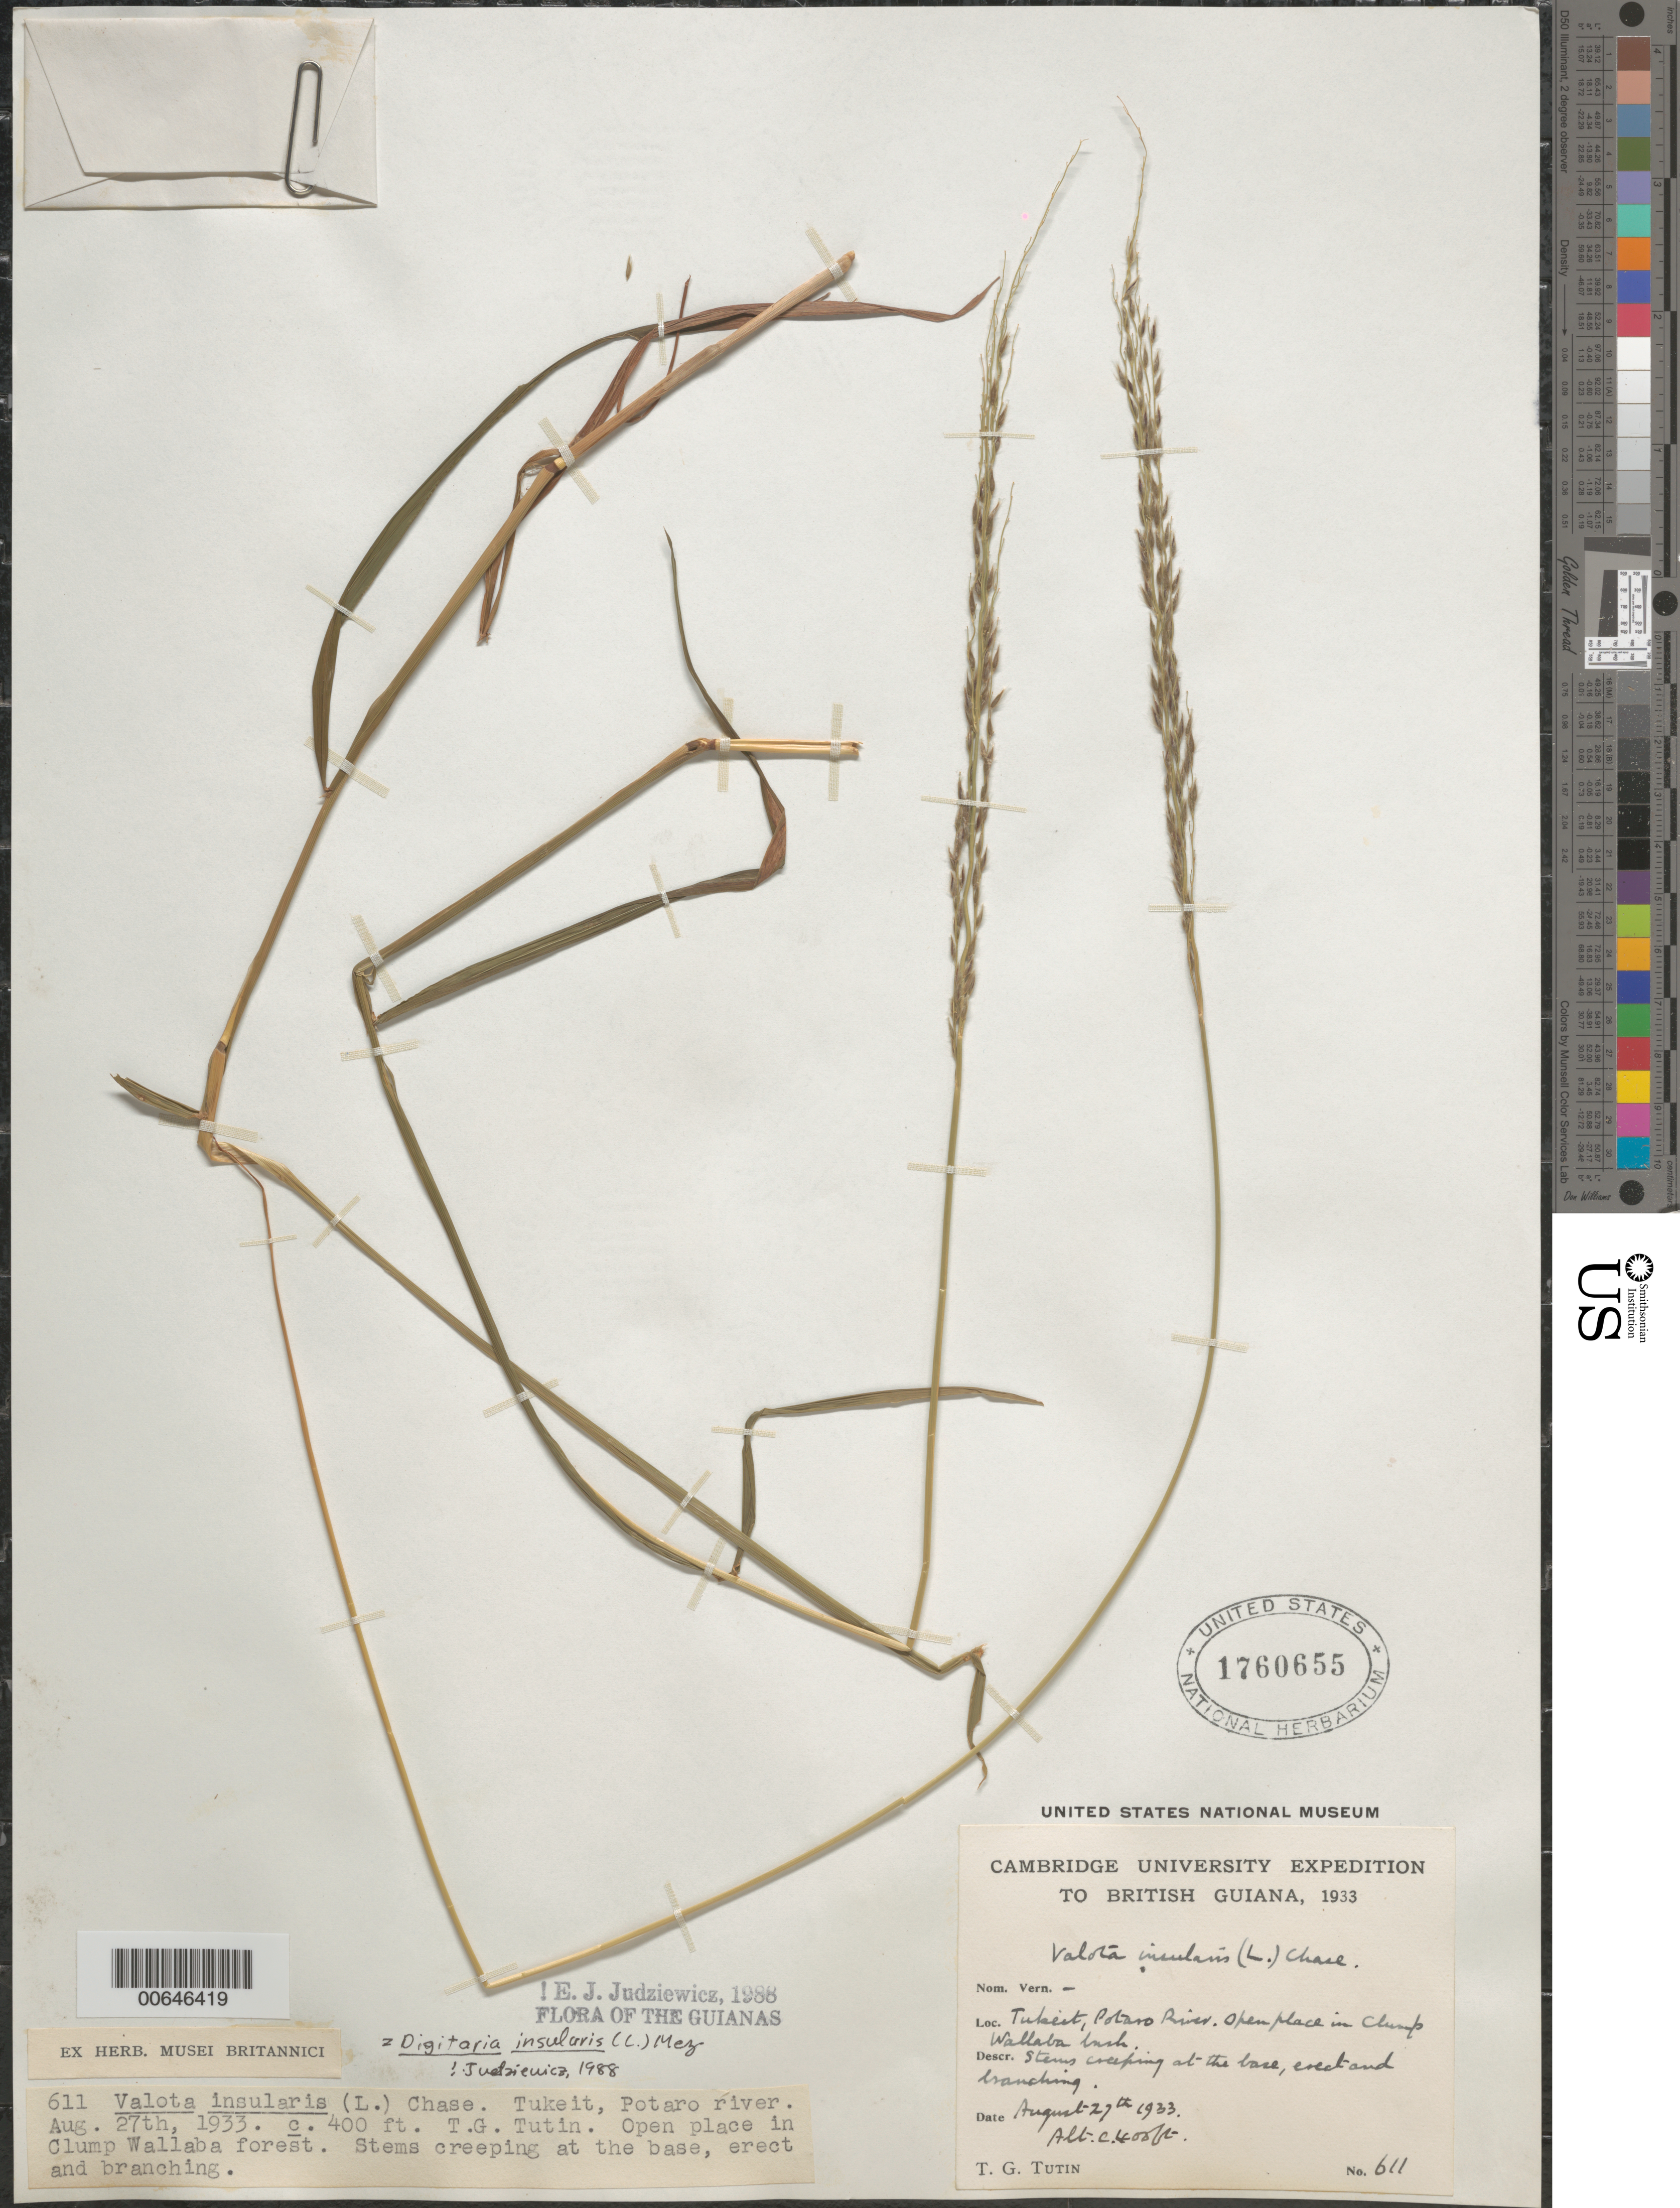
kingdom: Plantae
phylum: Tracheophyta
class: Liliopsida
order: Poales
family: Poaceae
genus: Digitaria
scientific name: Digitaria insularis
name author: (L.) Fedde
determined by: Judziewicz, E. J.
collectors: T. G. Tutin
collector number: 611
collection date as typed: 27-Aug-33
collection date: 1933-08-27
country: Guyana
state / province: Potaro-Siparuni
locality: Tukeit, Potaro River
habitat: Open place in clump, Wallaba bush.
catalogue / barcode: US 1760655